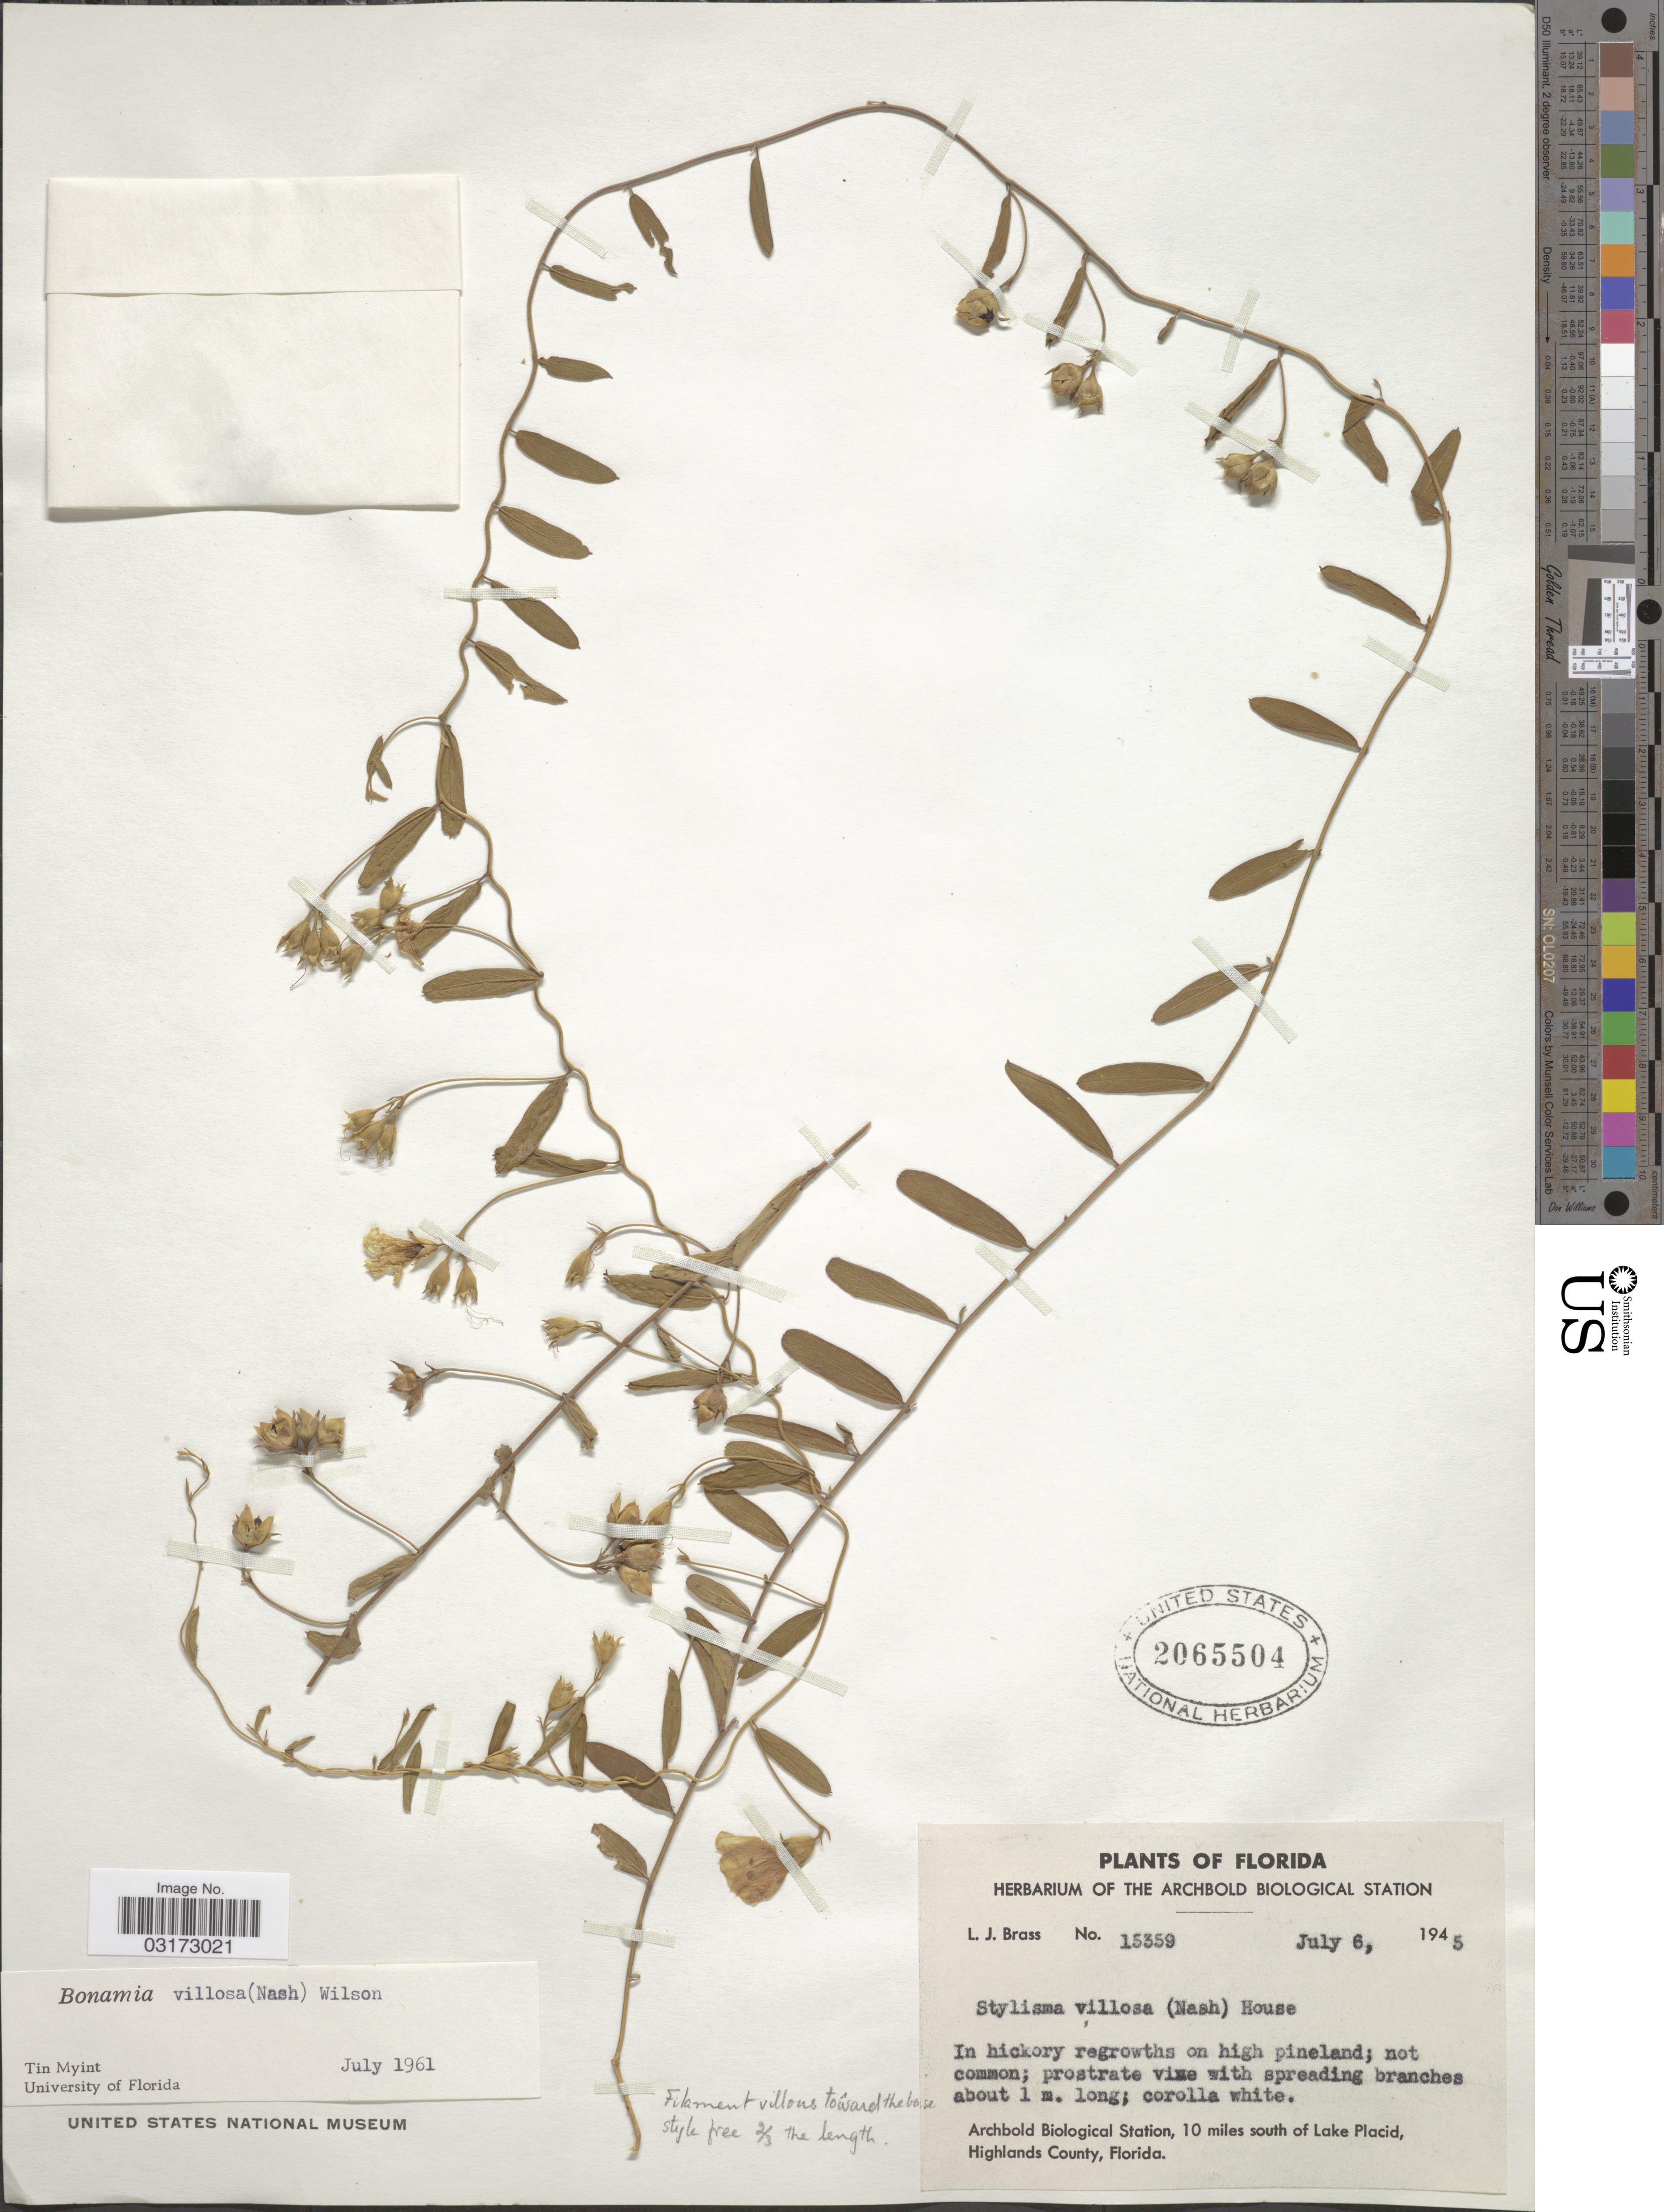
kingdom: Plantae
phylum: Tracheophyta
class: Magnoliopsida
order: Solanales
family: Convolvulaceae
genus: Stylisma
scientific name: Stylisma villosa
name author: (Nash) House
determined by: Strong, Mark T., (BOT), Smithsonian Institution - National Museum of Natural History (UNITED STATES)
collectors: L. J. Brass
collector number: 15359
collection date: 1945-07-06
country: United States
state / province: Florida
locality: Archbold Biological Station, 10 miles south of Lake Placid, Highlands County.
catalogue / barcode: US 2065504